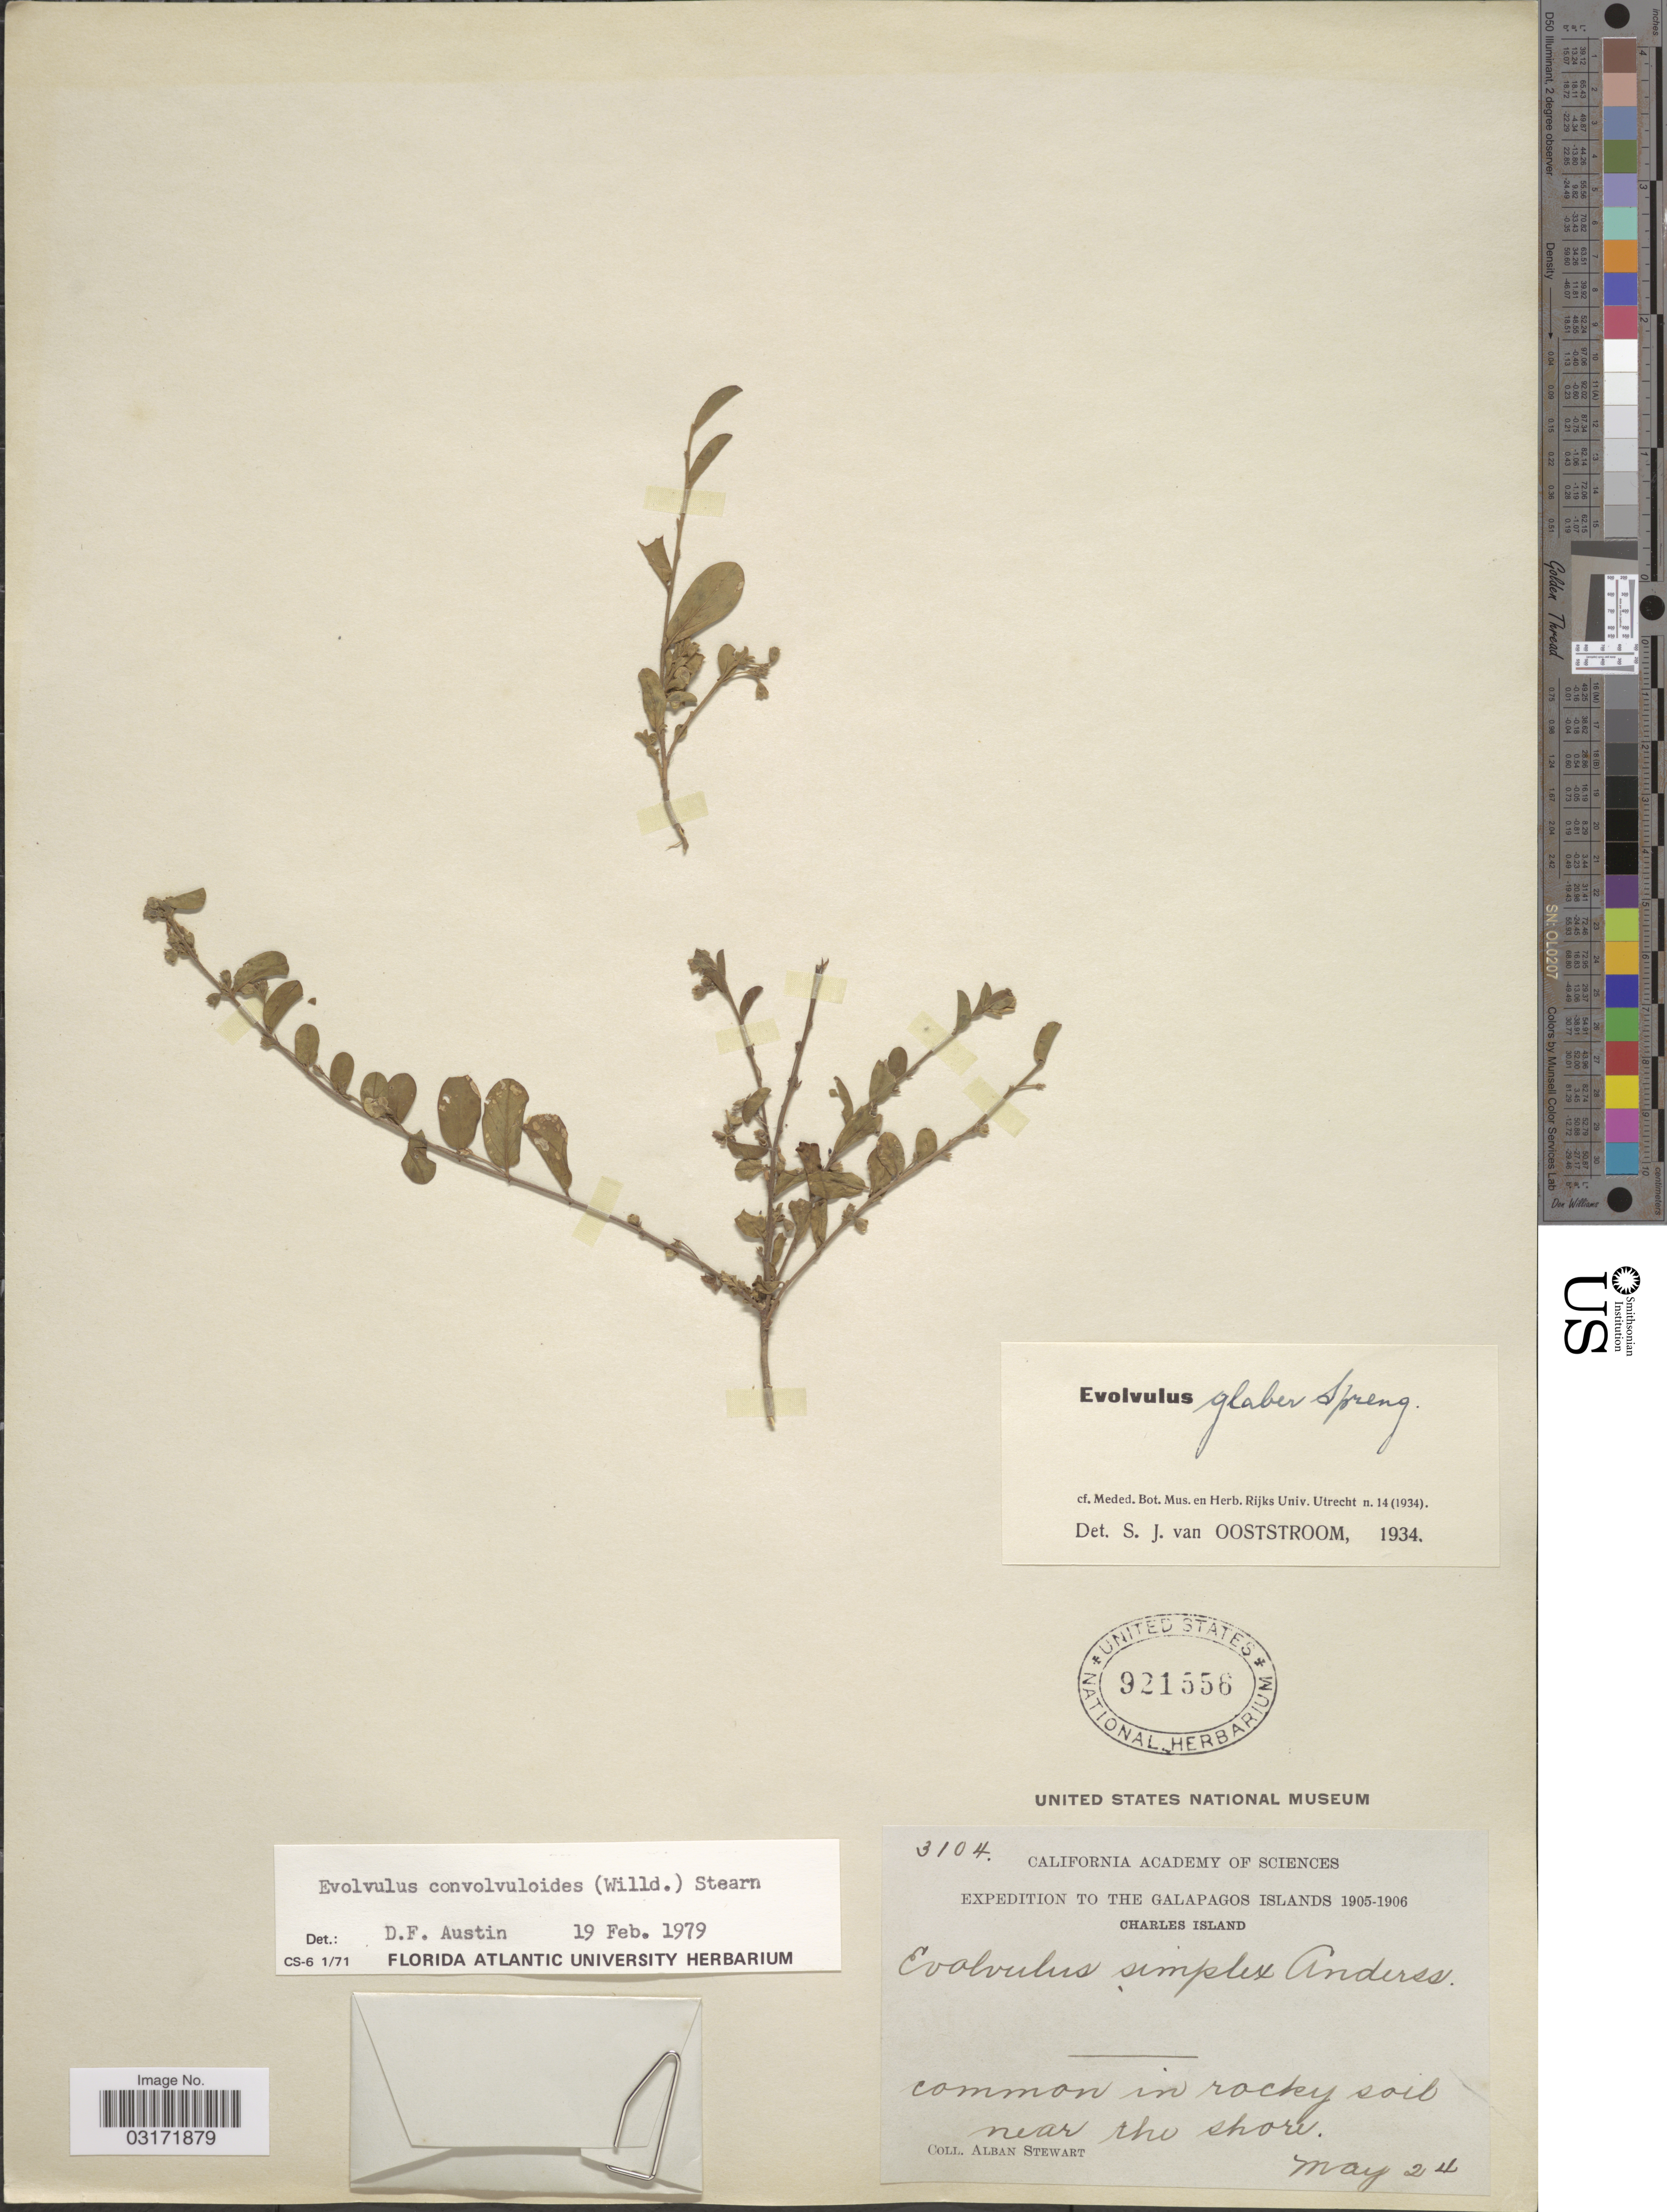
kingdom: Plantae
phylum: Tracheophyta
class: Magnoliopsida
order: Solanales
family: Convolvulaceae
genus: Evolvulus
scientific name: Evolvulus convolvuloides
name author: (Willd. ex Schult.) Stearn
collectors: A. Stewart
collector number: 3104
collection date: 1905-05-24/1906-05-24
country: Ecuador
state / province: Colón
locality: The Galapagos Islands, Charles Island, common in rocky soil near the shore.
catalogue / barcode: US 921556